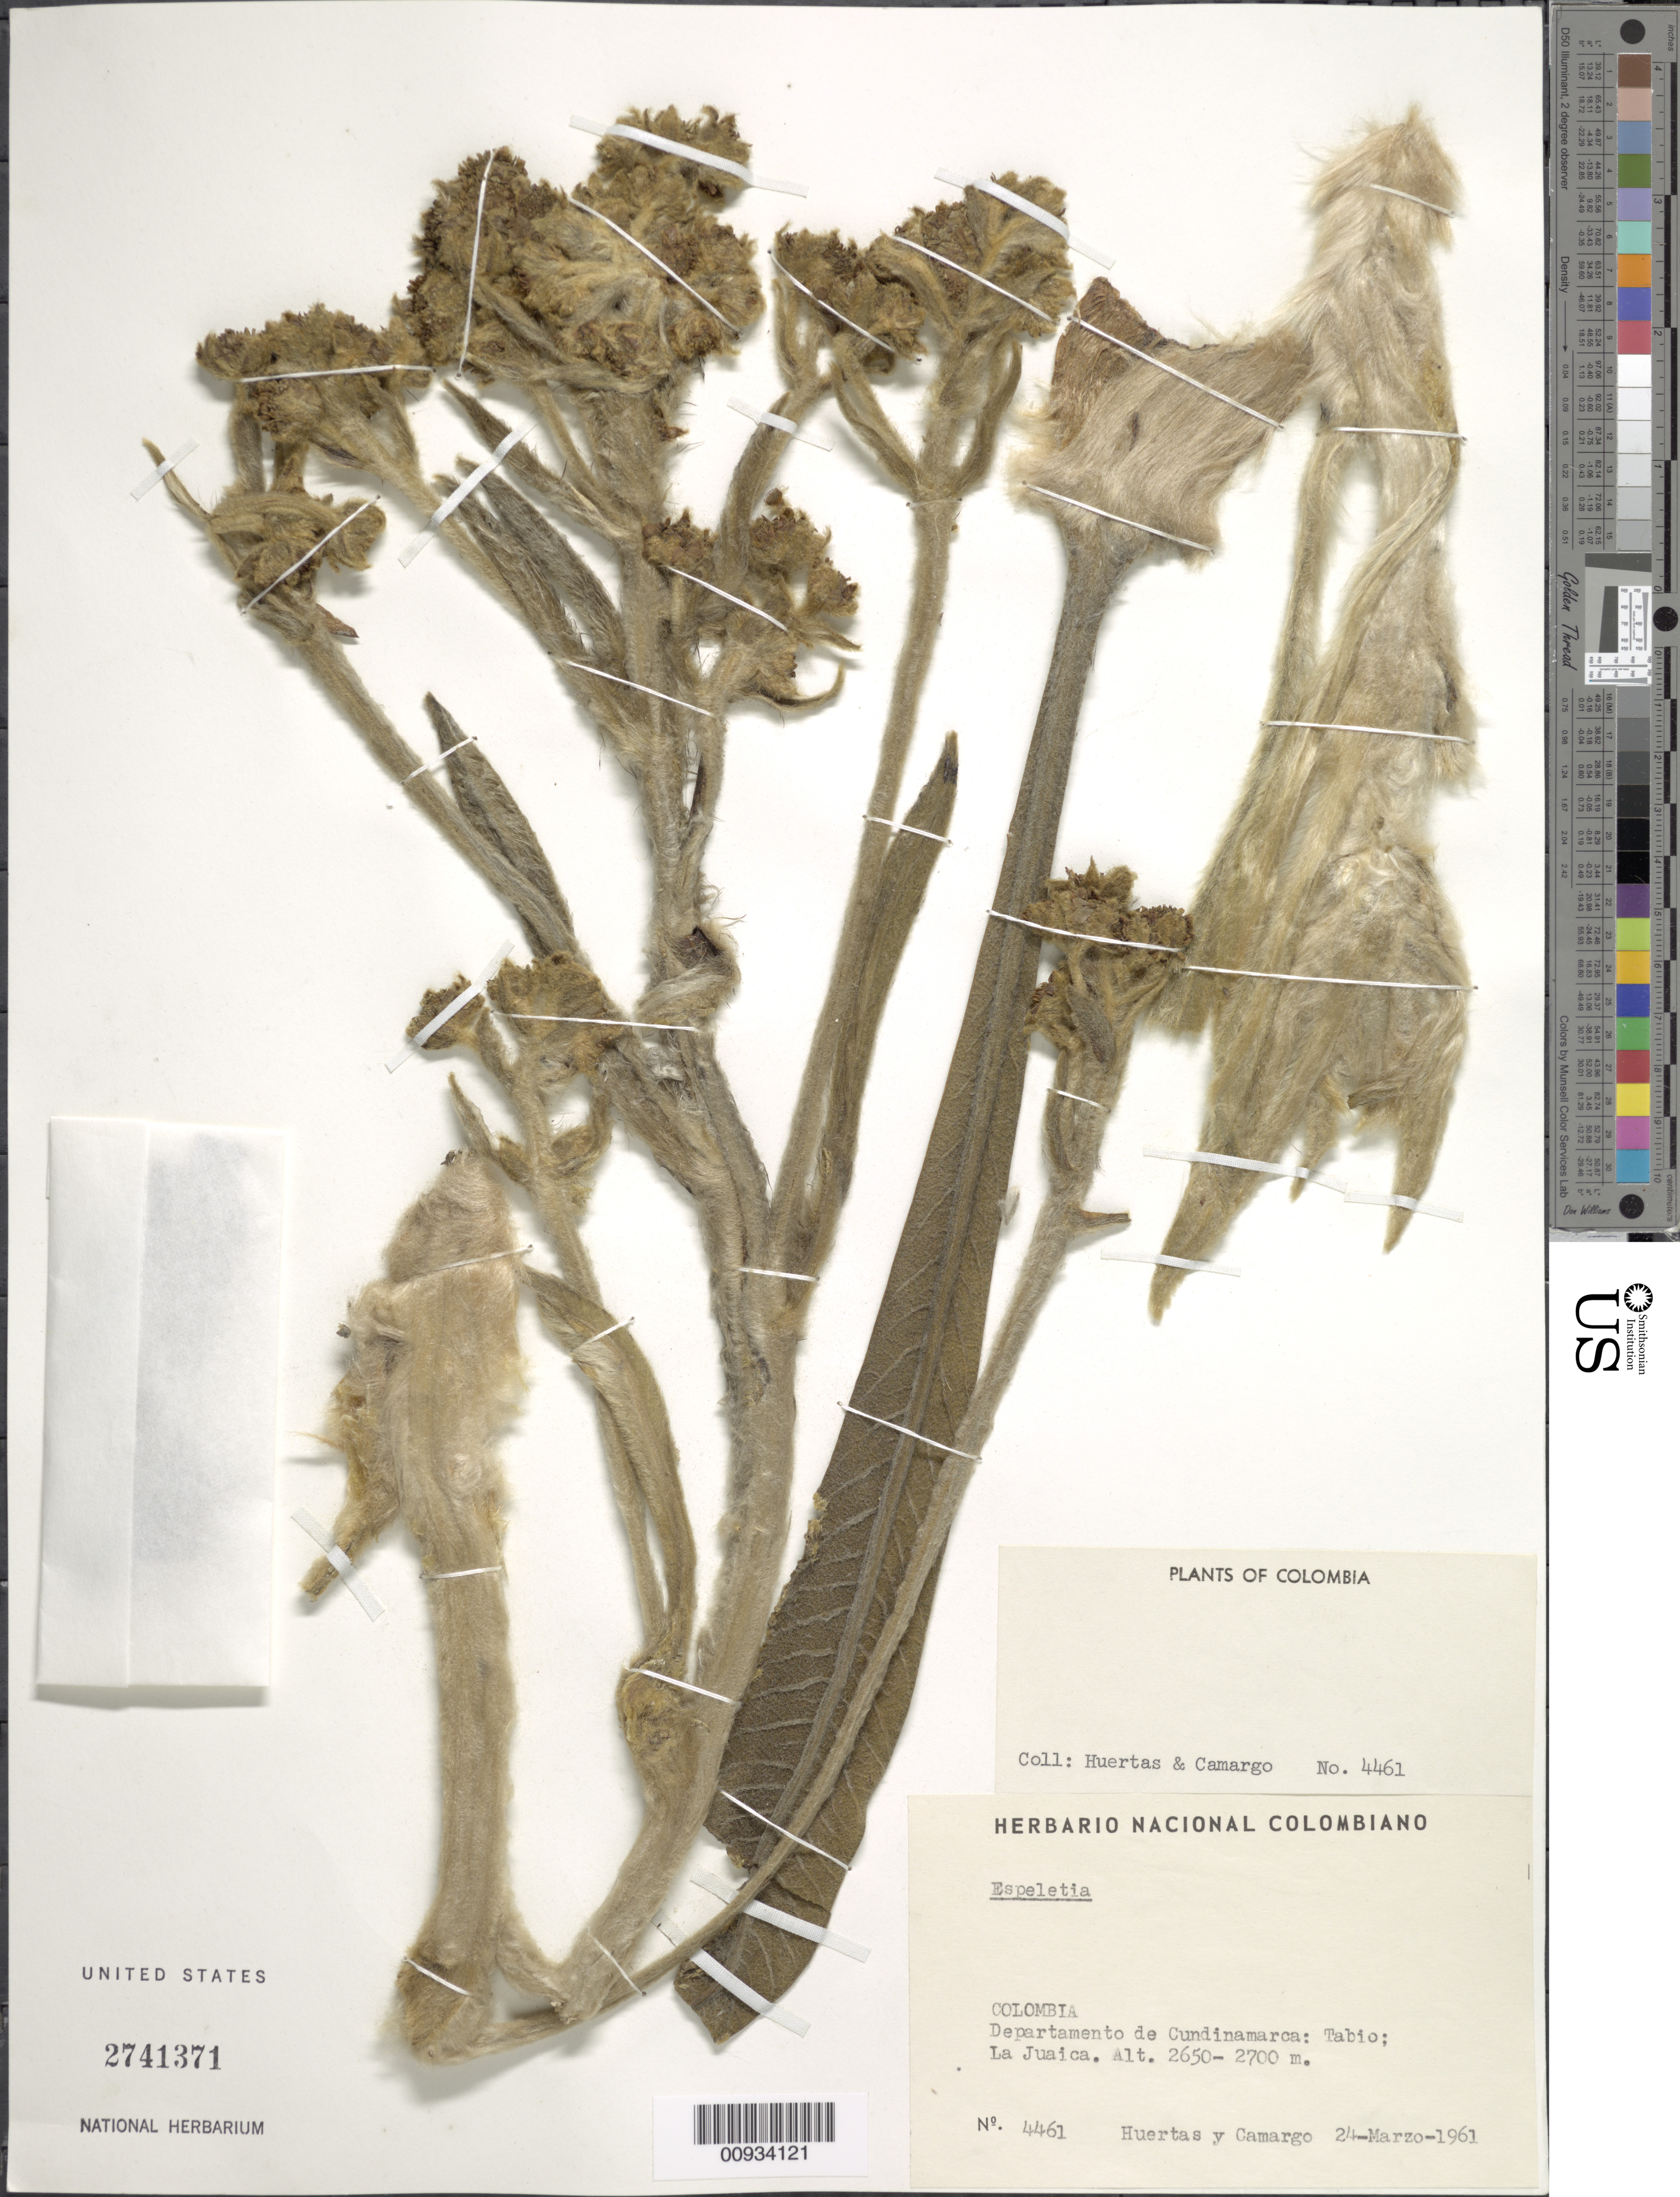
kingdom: Plantae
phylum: Tracheophyta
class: Magnoliopsida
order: Asterales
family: Asteraceae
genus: Espeletiopsis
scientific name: Espeletiopsis bogotensis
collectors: Huertas & -. Camargo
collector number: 4461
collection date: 1961-03-24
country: Colombia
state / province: Cundinamarca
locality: Tabio, La Juaica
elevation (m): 2650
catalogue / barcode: US 2741371